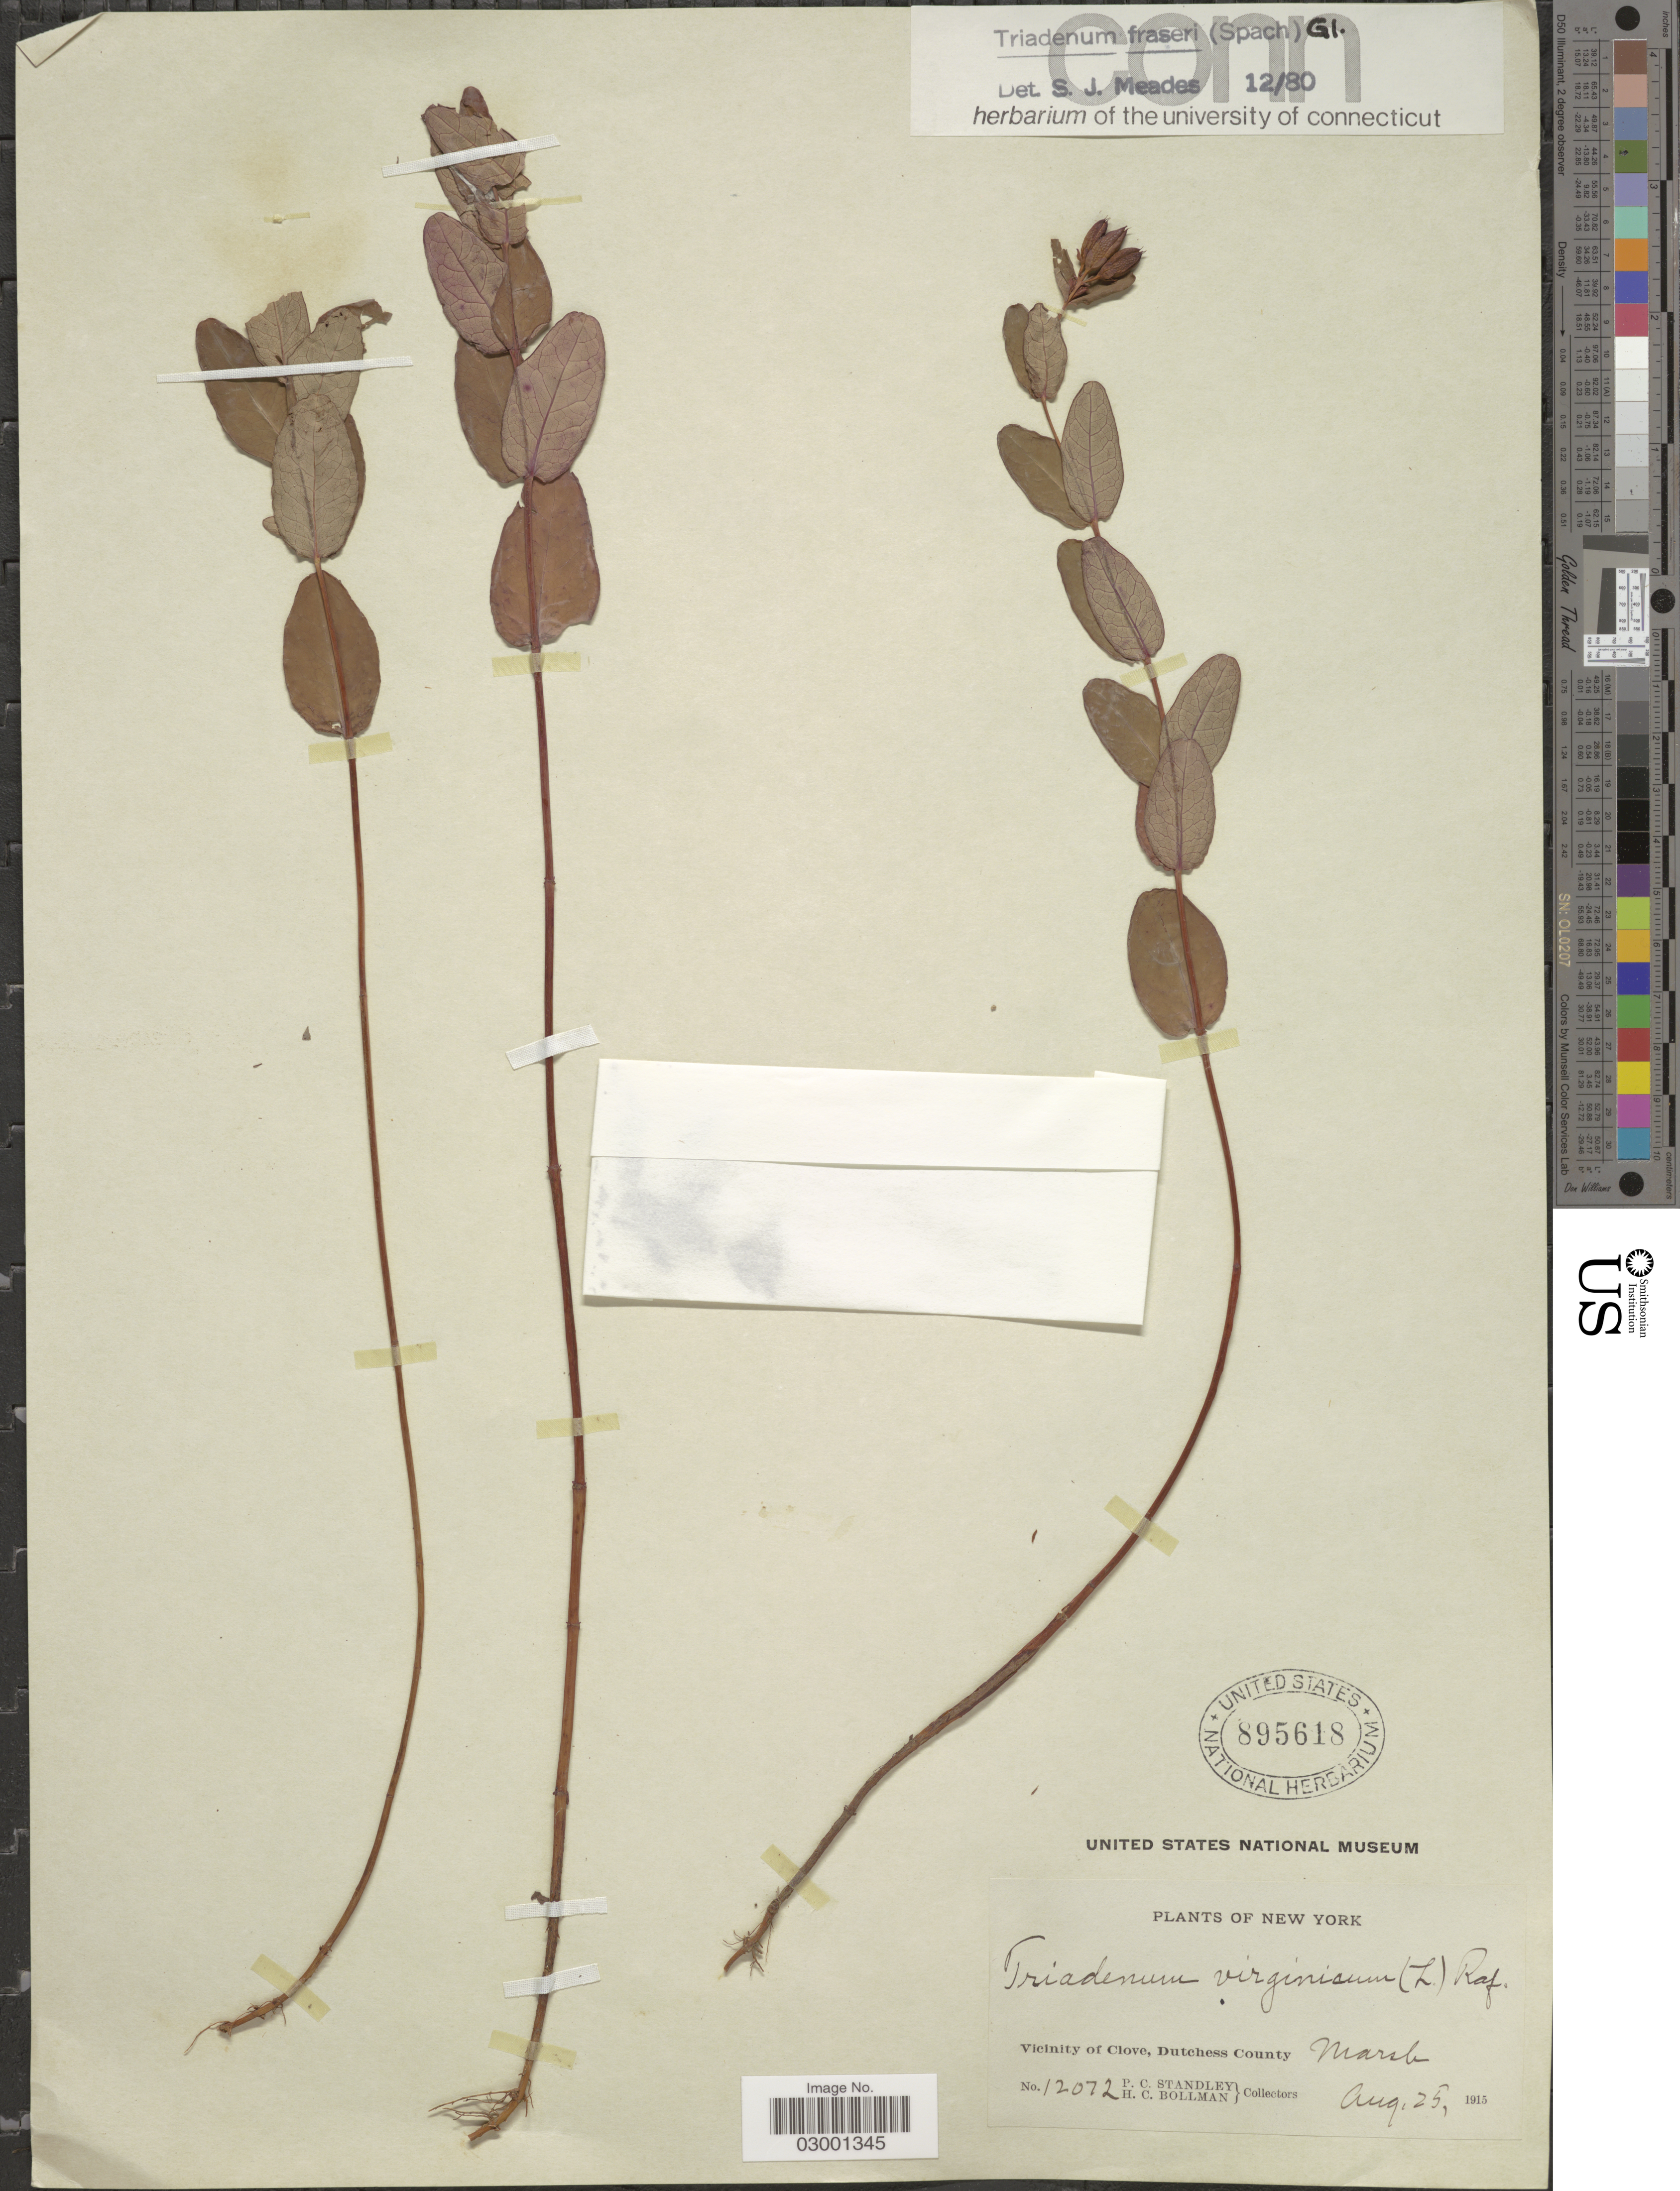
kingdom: Plantae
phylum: Tracheophyta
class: Magnoliopsida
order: Malpighiales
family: Hypericaceae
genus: Hypericum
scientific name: Hypericum fraseri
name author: Steud.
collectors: P. C. Standley & H. C. Bollman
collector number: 12072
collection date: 1915-08-25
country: United States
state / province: New York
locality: Vicinity of Clove, Dutches County.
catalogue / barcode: US 895618